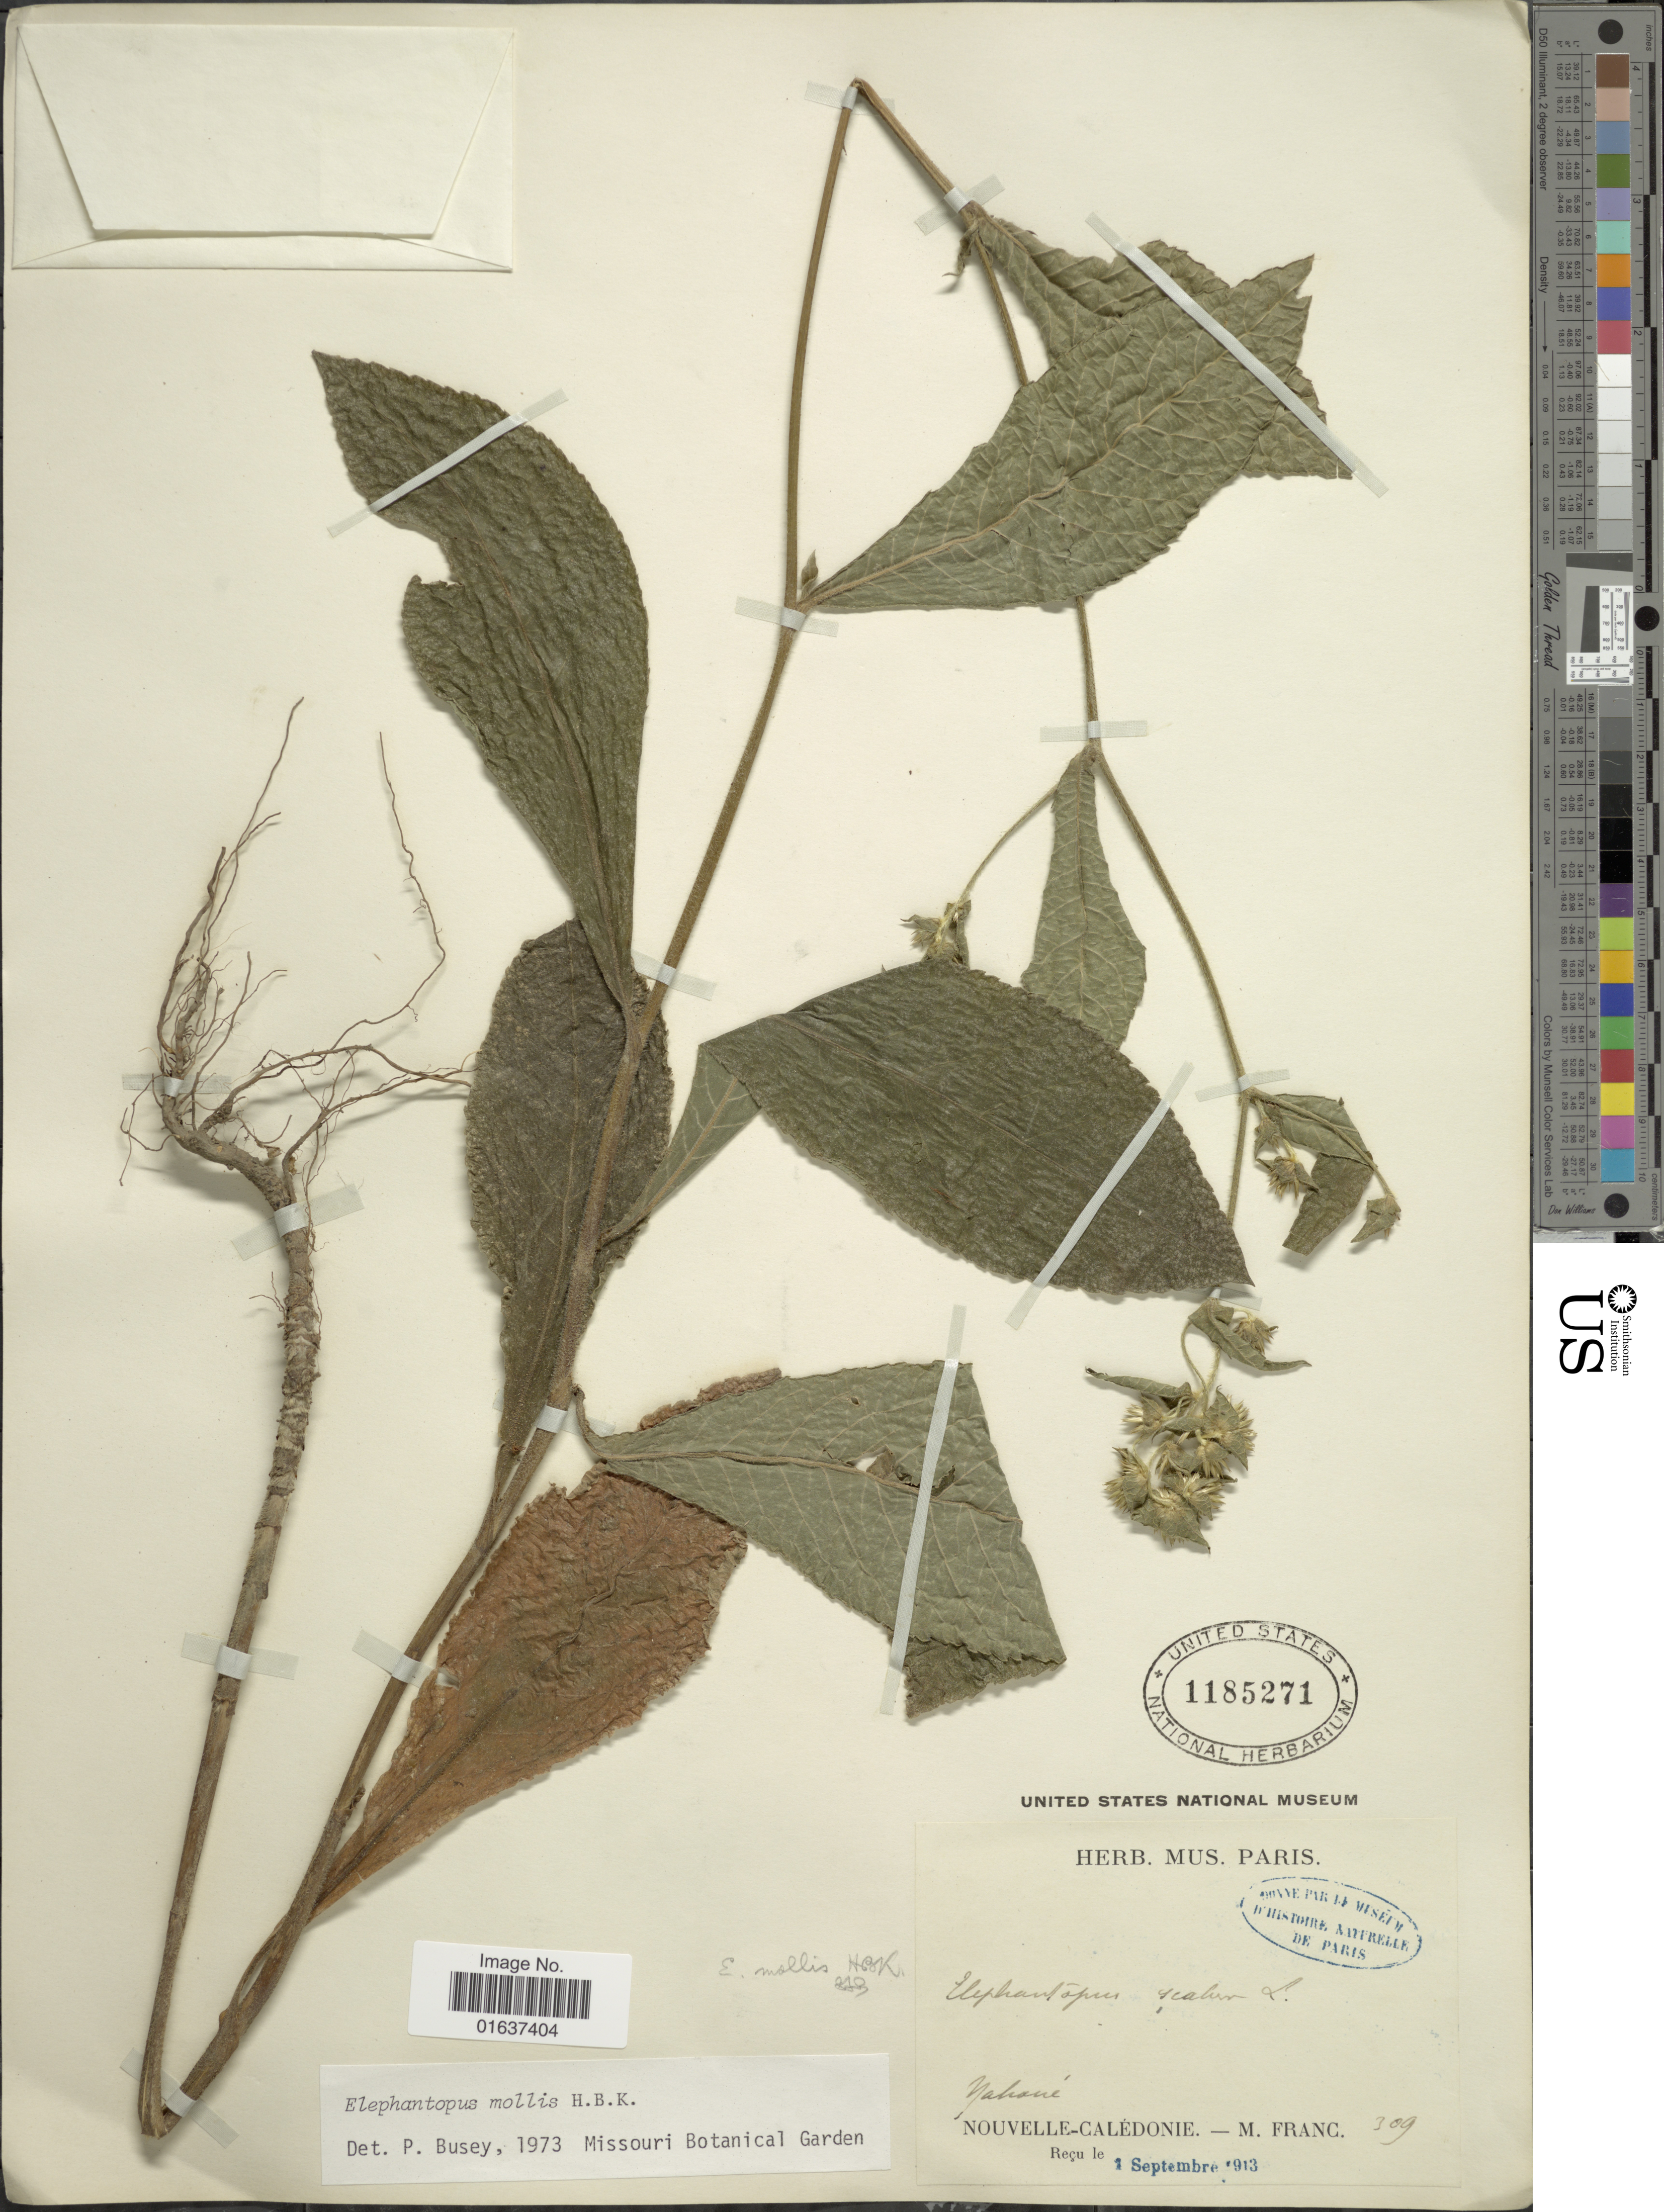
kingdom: Plantae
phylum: Tracheophyta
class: Magnoliopsida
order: Asterales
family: Asteraceae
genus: Elephantopus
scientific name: Elephantopus mollis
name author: Kunth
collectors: M. Franc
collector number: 309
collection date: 1913-09-01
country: New Caledonia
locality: Yahoué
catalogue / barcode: US 1185271